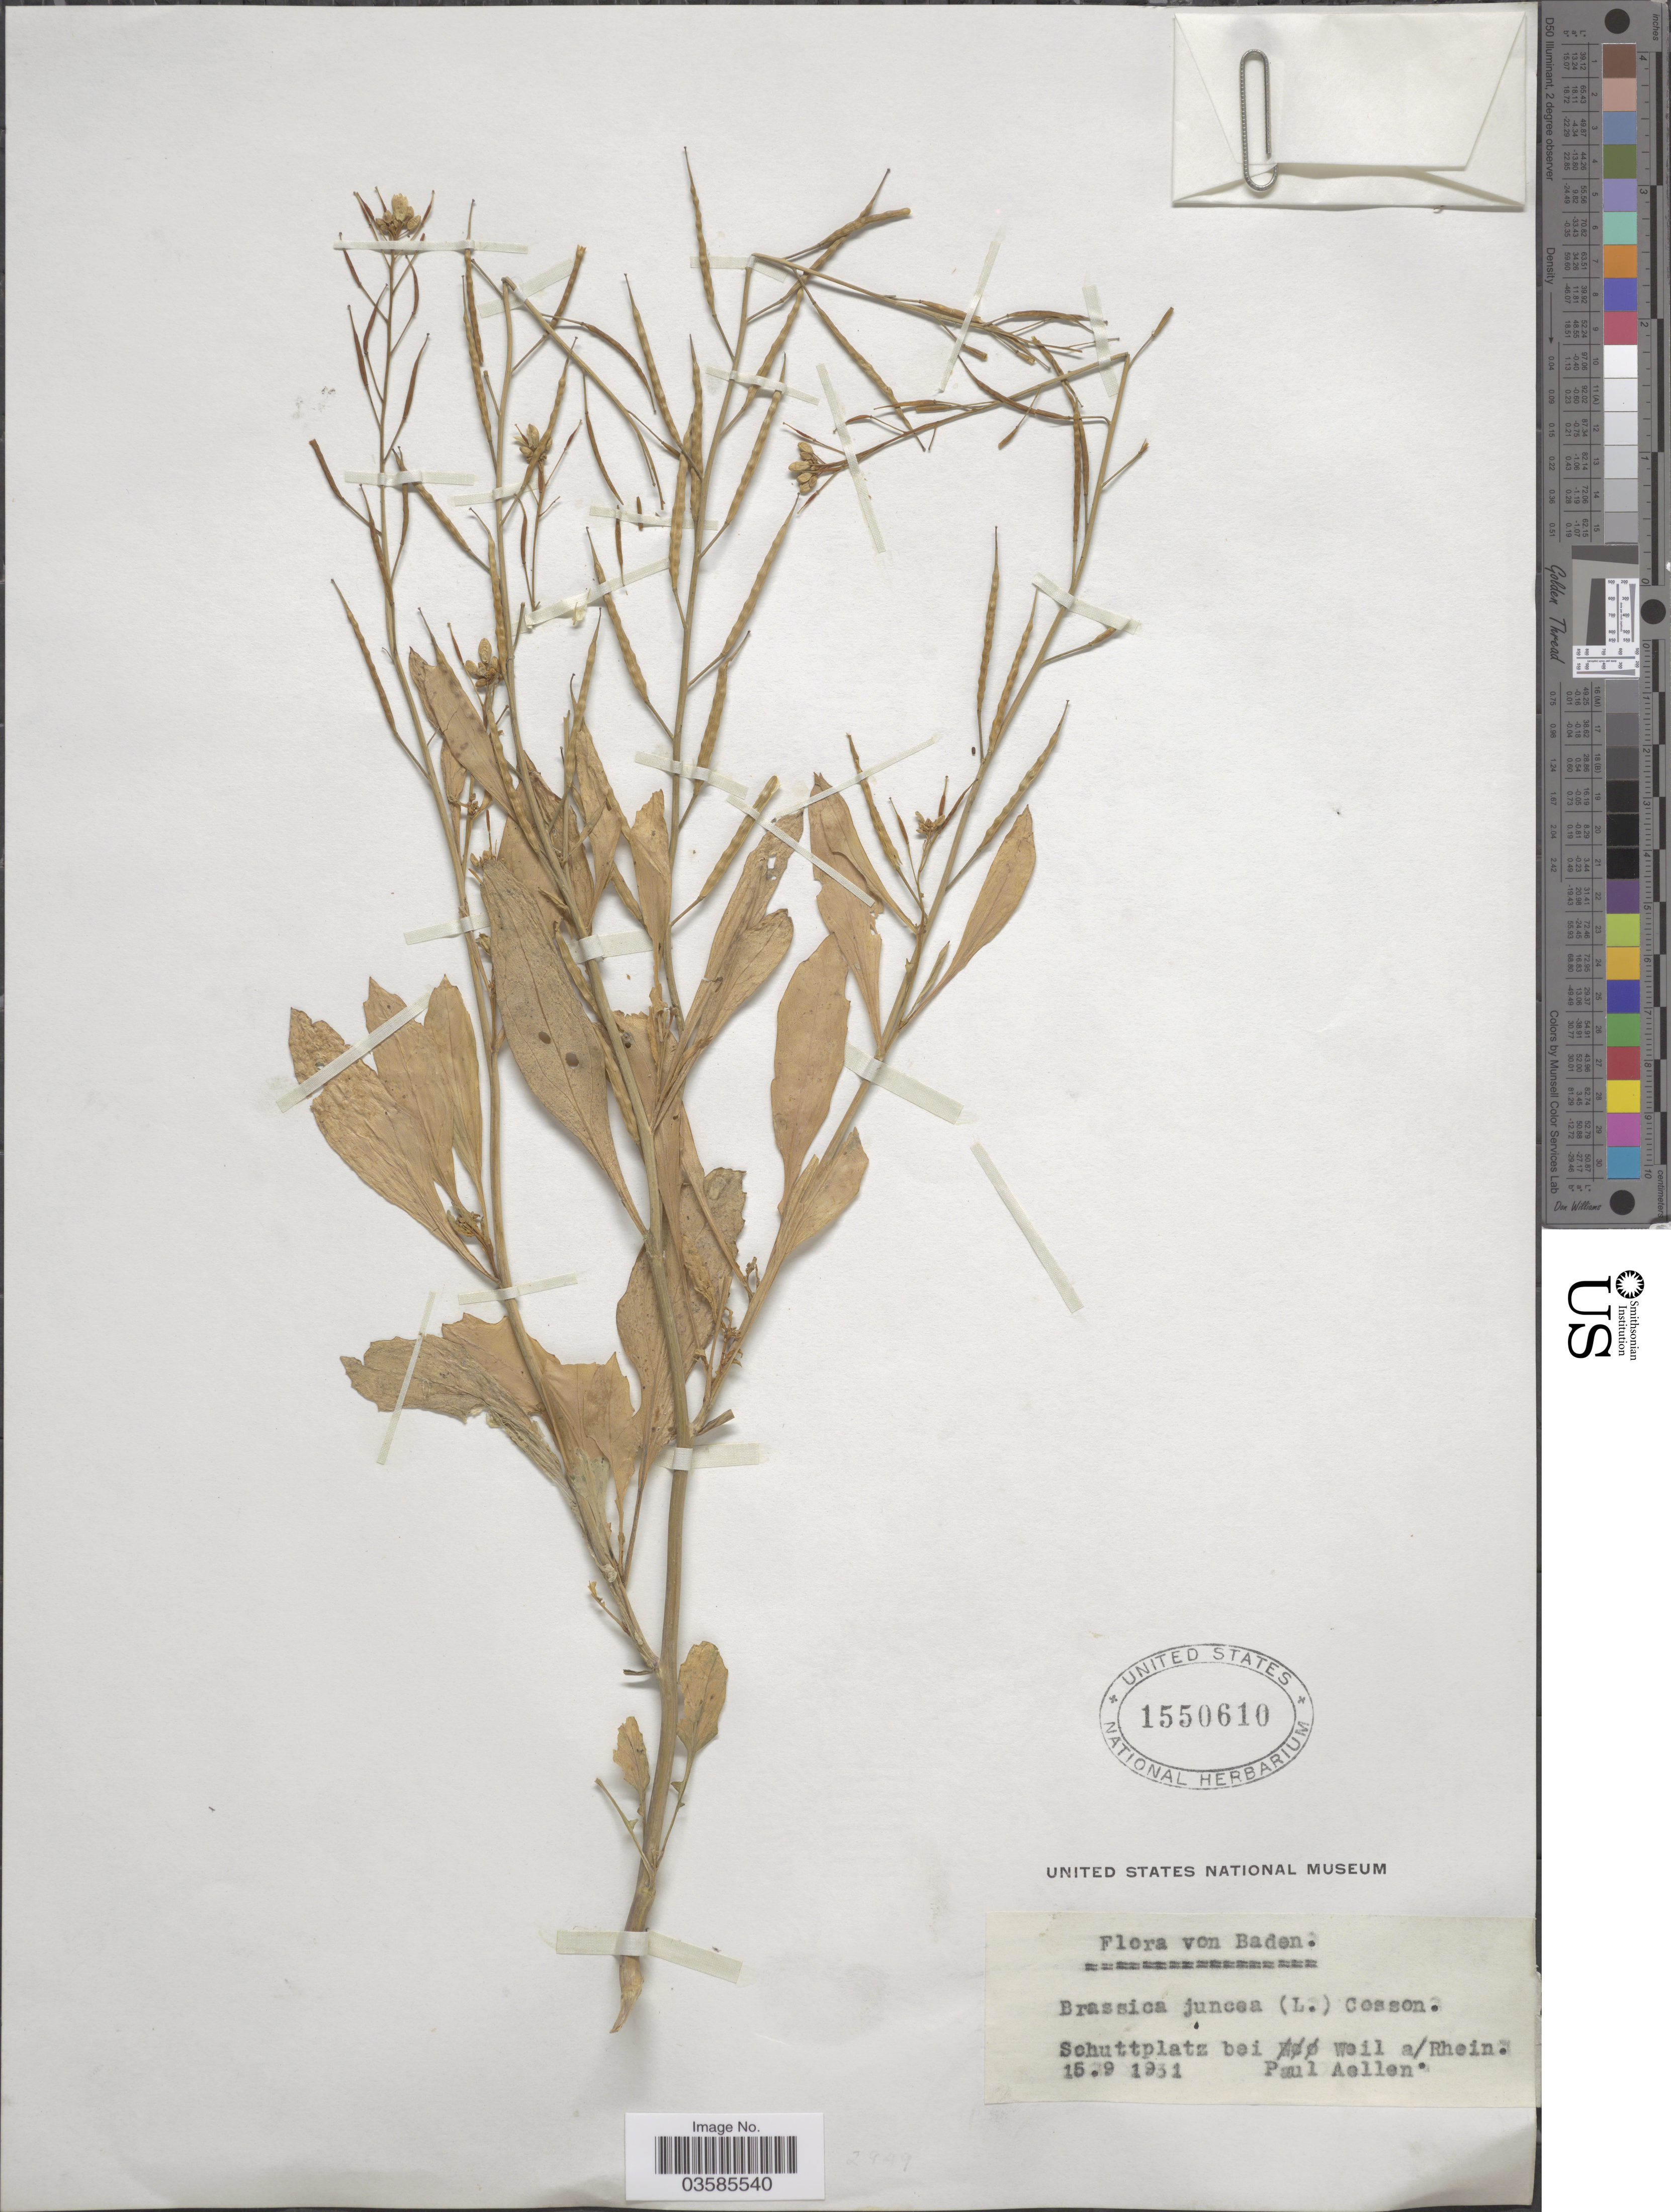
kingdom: Plantae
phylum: Tracheophyta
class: Magnoliopsida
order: Brassicales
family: Brassicaceae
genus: Brassica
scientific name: Brassica juncea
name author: (L.) Czern.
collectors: P. Aellen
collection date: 1931-09-15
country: Germany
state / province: Baden-Württemberg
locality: Baden. Schuttplatz bai Weil a/Rhein.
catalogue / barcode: US 1550610